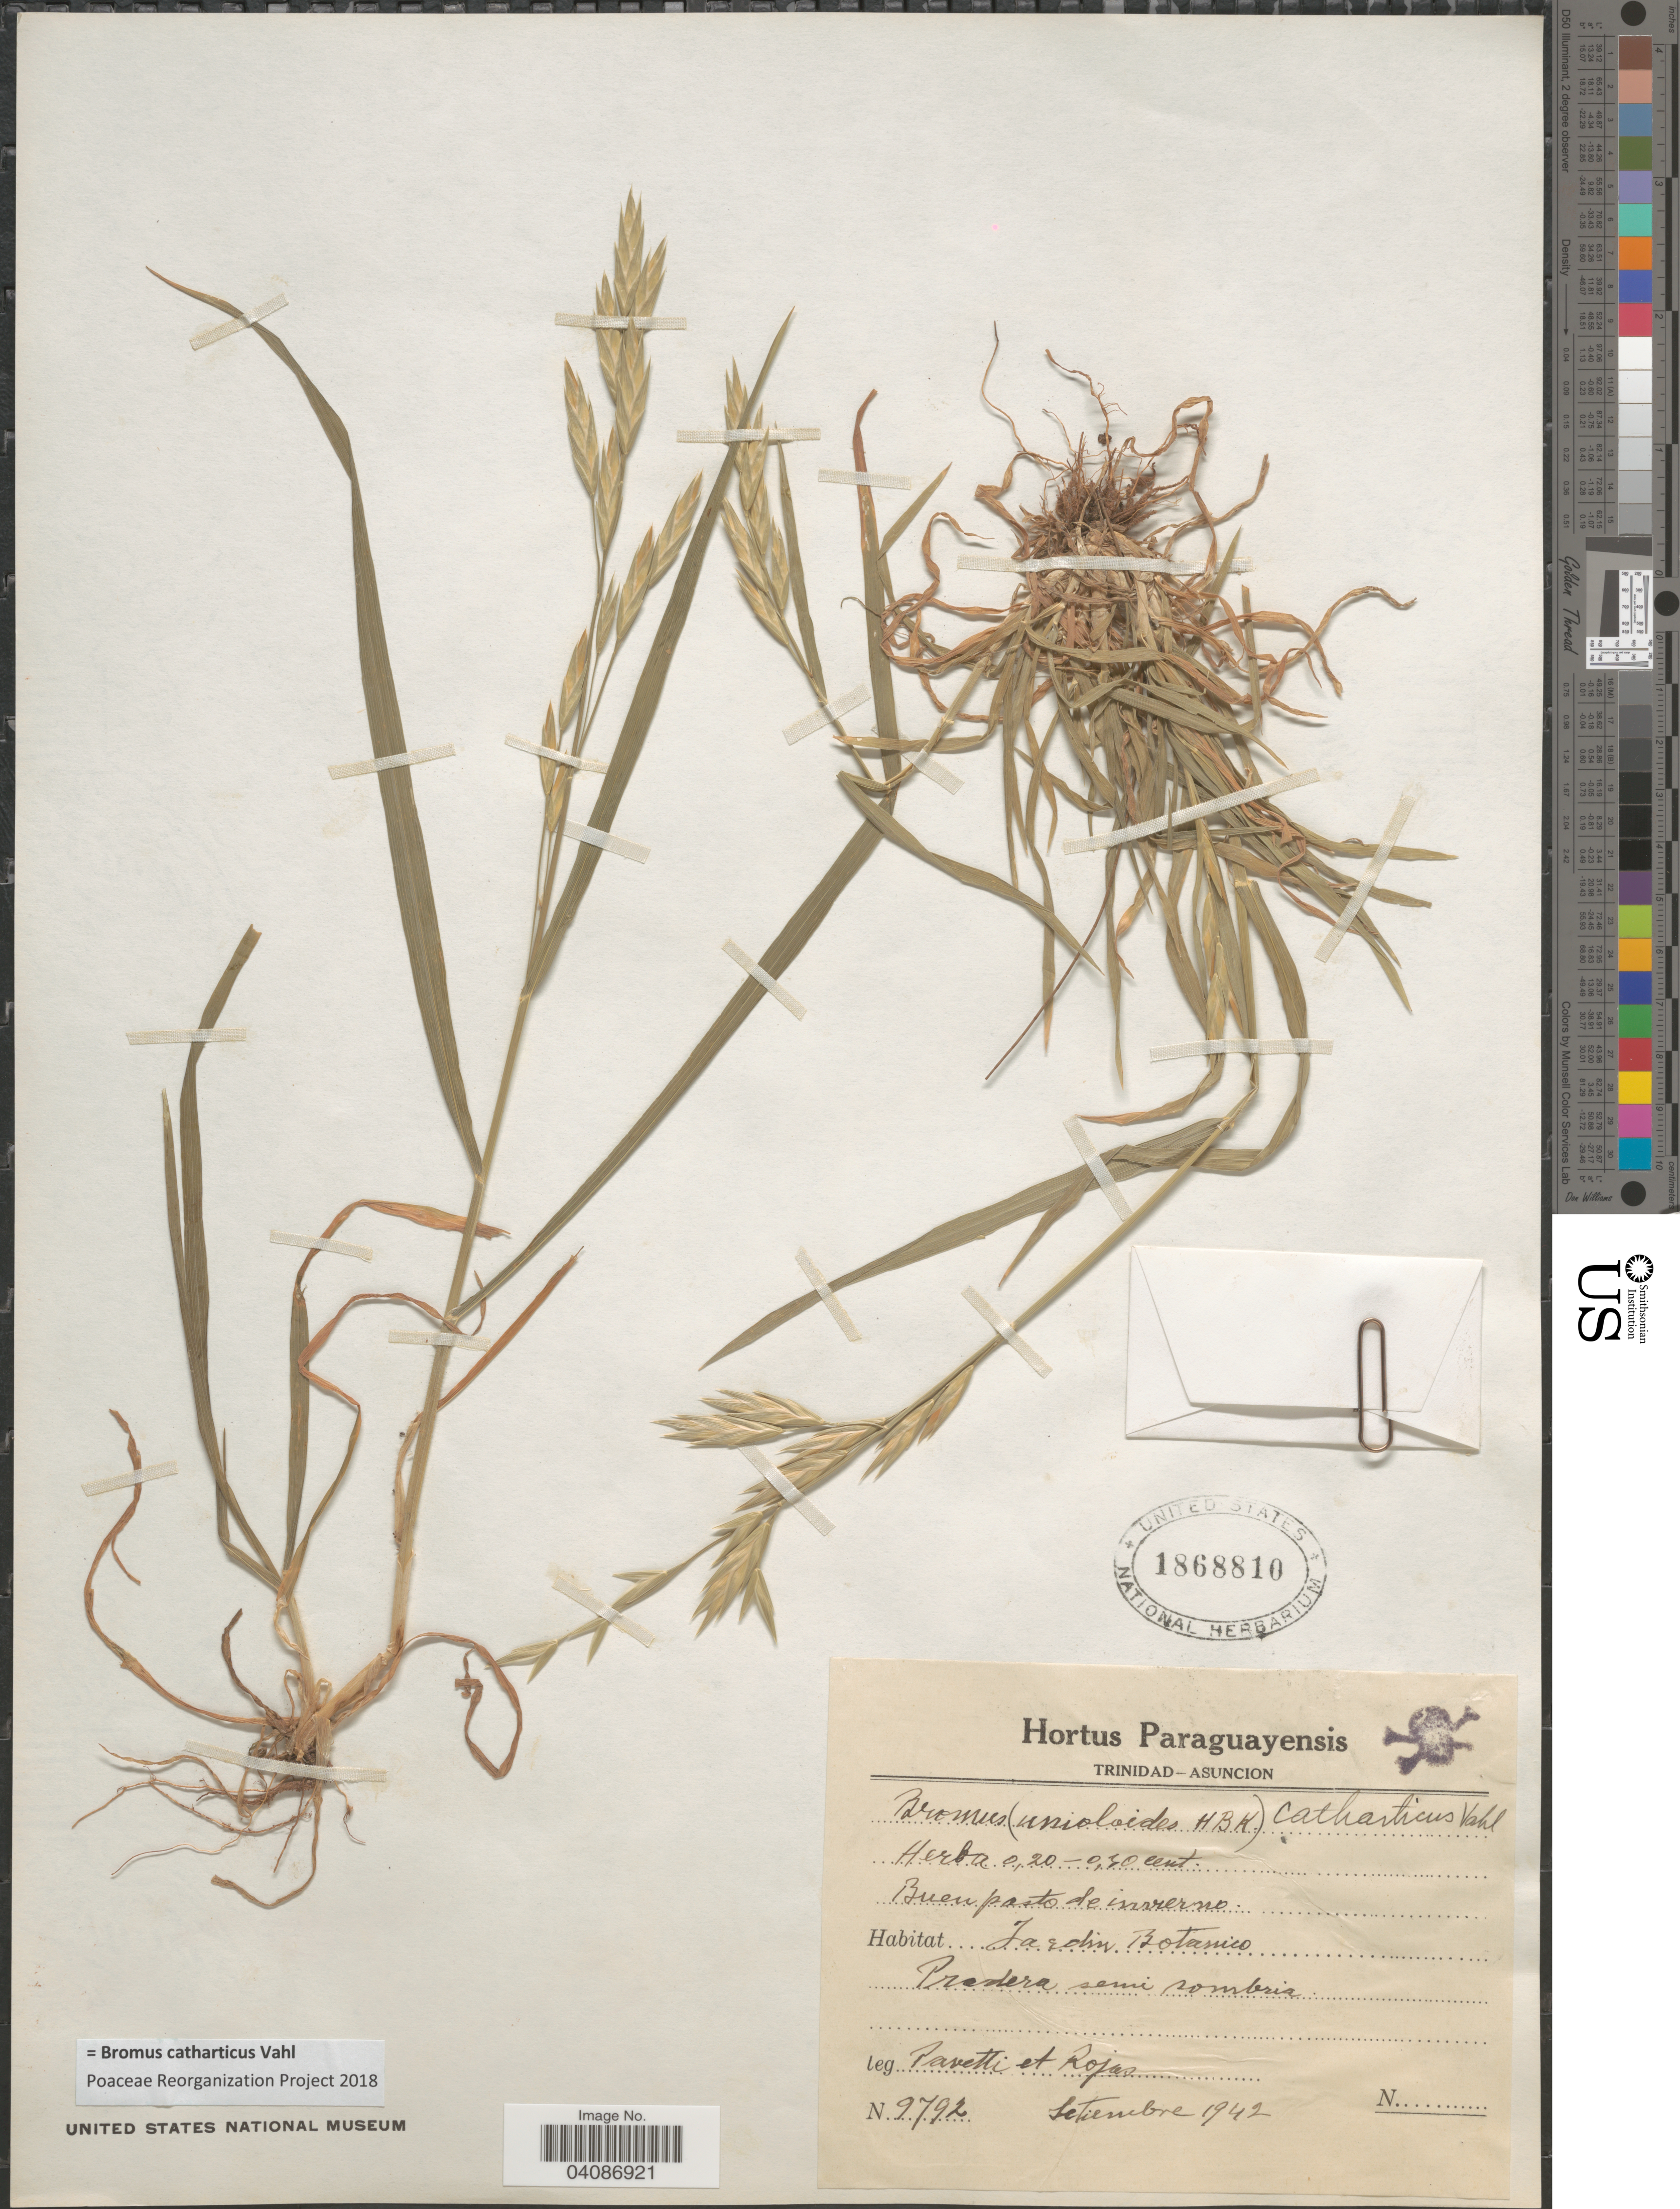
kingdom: Plantae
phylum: Tracheophyta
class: Liliopsida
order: Poales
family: Poaceae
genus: Bromus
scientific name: Bromus catharticus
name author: Vahl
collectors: -. Pavetti & Rojas, --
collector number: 9792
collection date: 1942-09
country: Paraguay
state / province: Asuncion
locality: Jardin Botanico. Pradera semi sombria.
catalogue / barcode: US 1868810